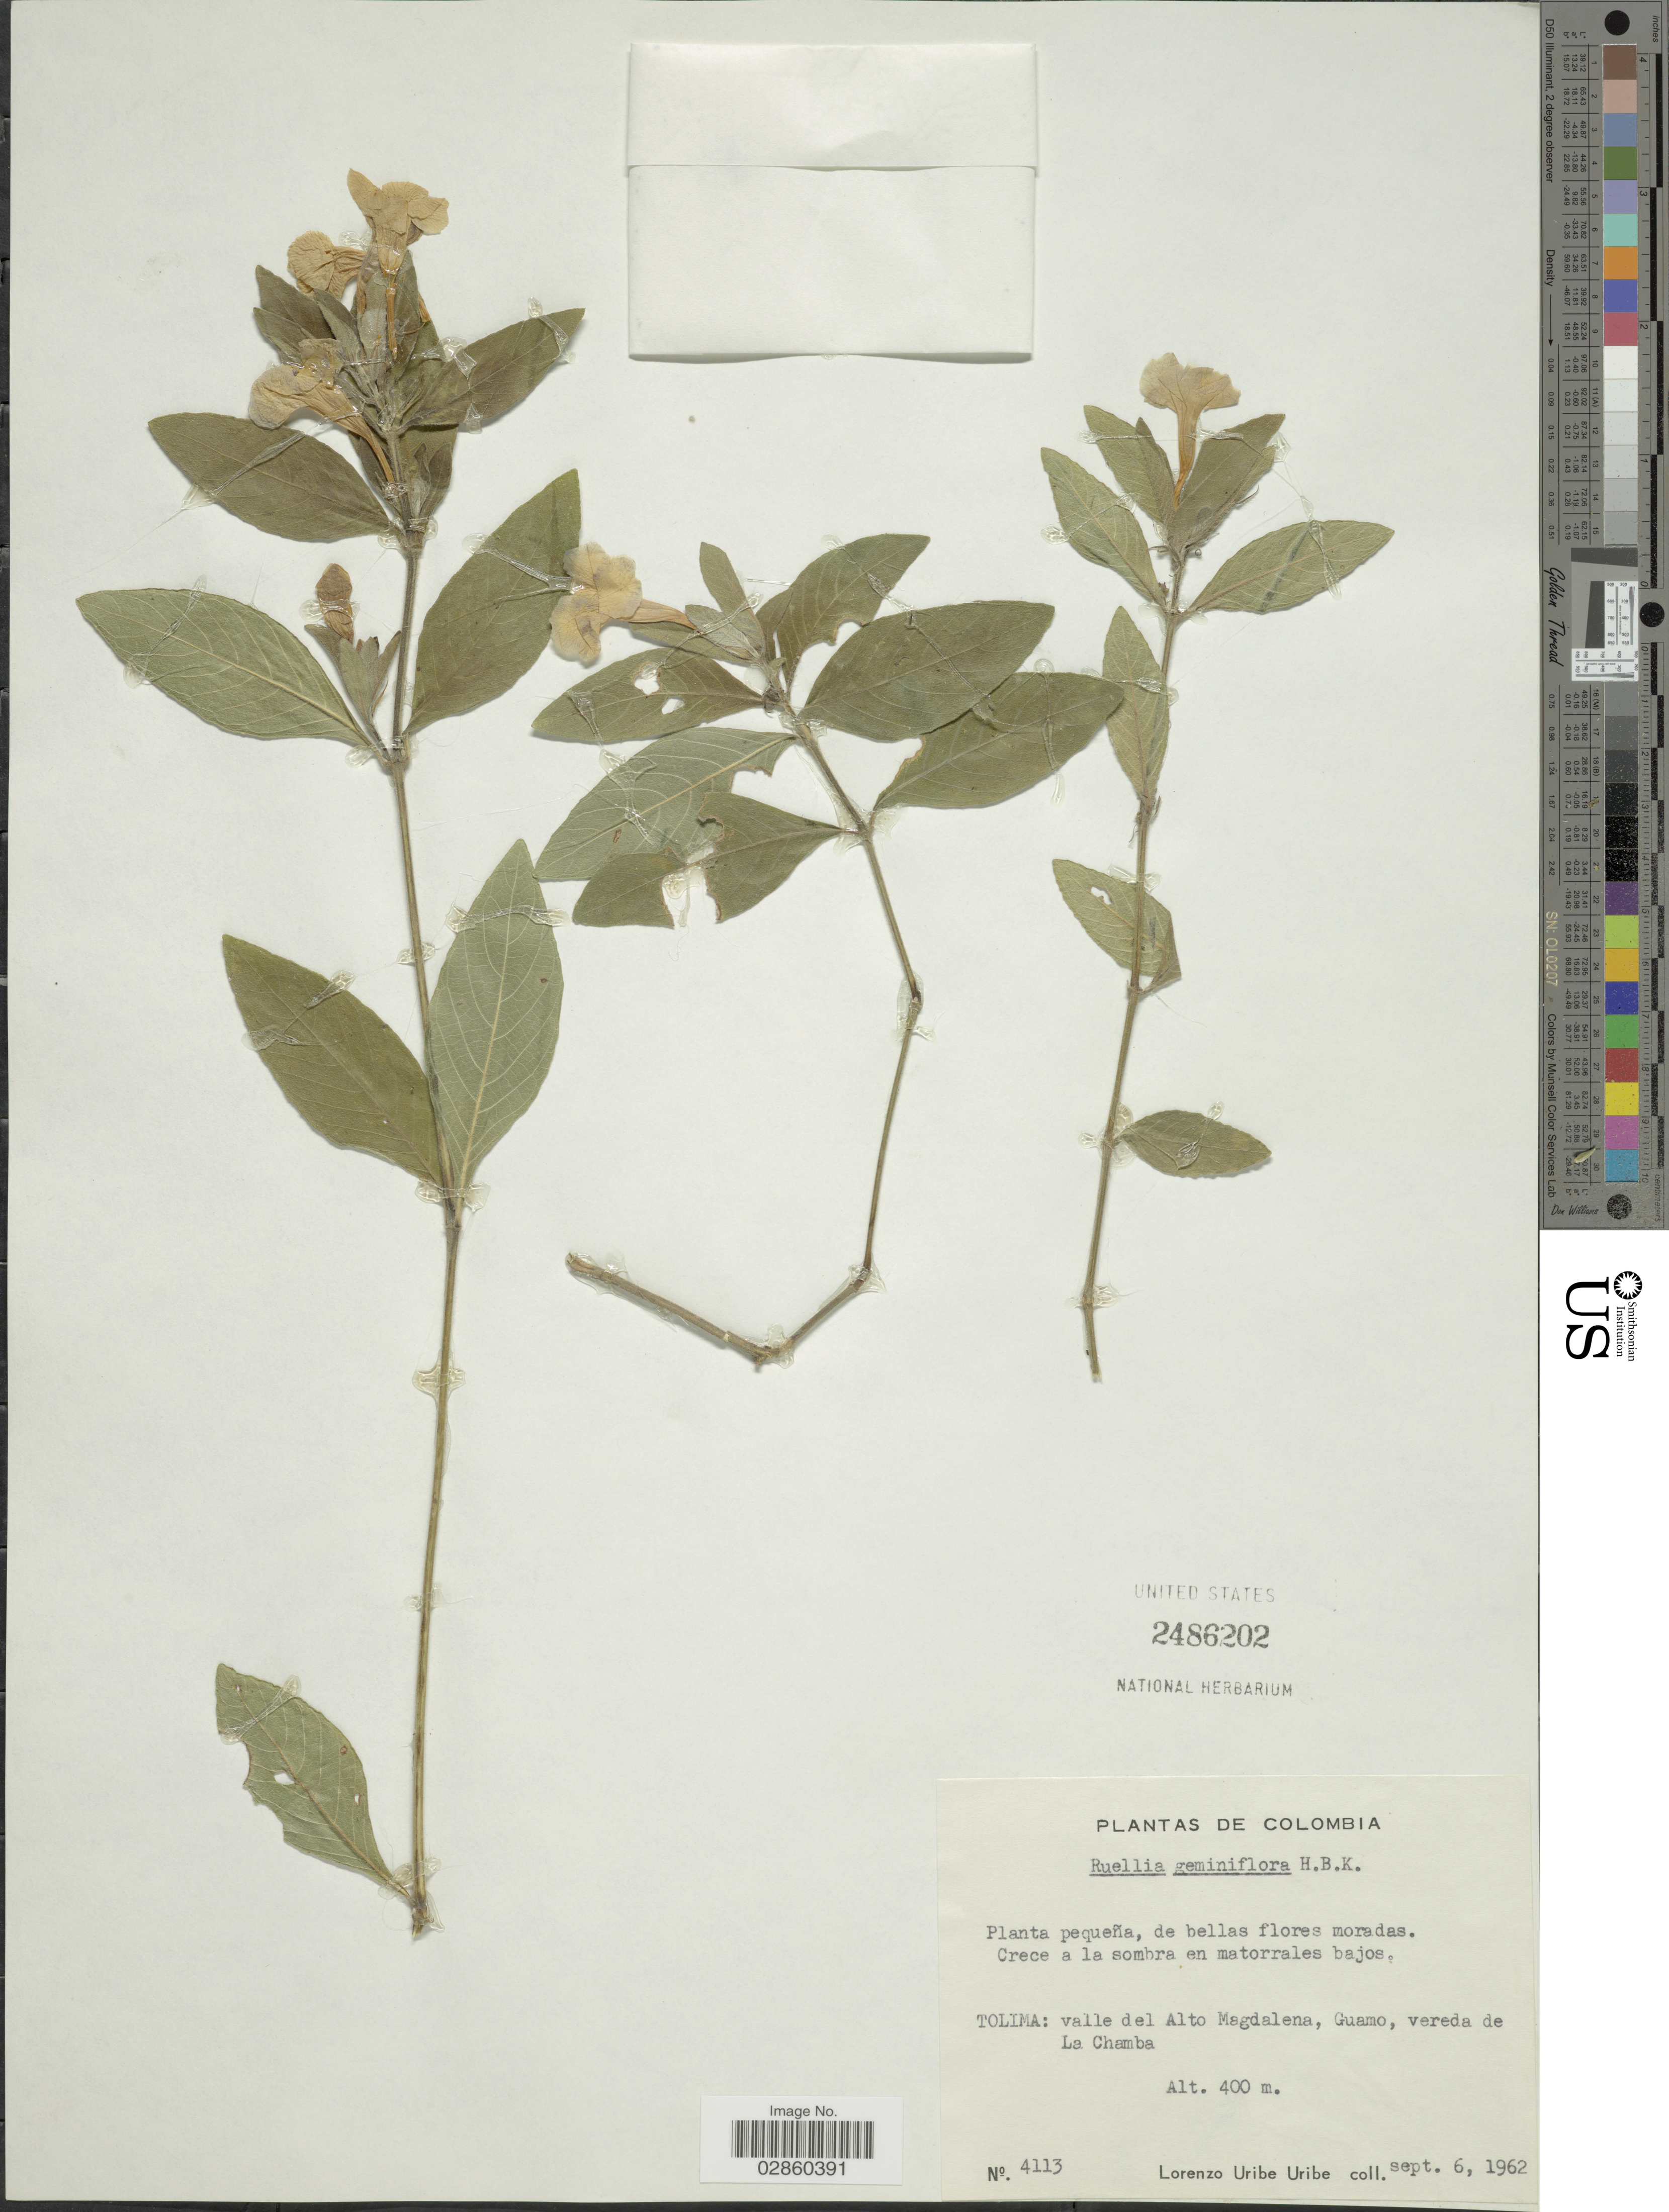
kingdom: Plantae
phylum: Tracheophyta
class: Magnoliopsida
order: Lamiales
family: Acanthaceae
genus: Ruellia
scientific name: Ruellia geminiflora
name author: Kunth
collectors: L. Uribe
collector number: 4113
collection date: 1962-09-06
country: Colombia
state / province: Tolima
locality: Tolima: valle del Alto Magdalena, Guamo, vereda de La Chamba.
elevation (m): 400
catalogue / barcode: US 2486202